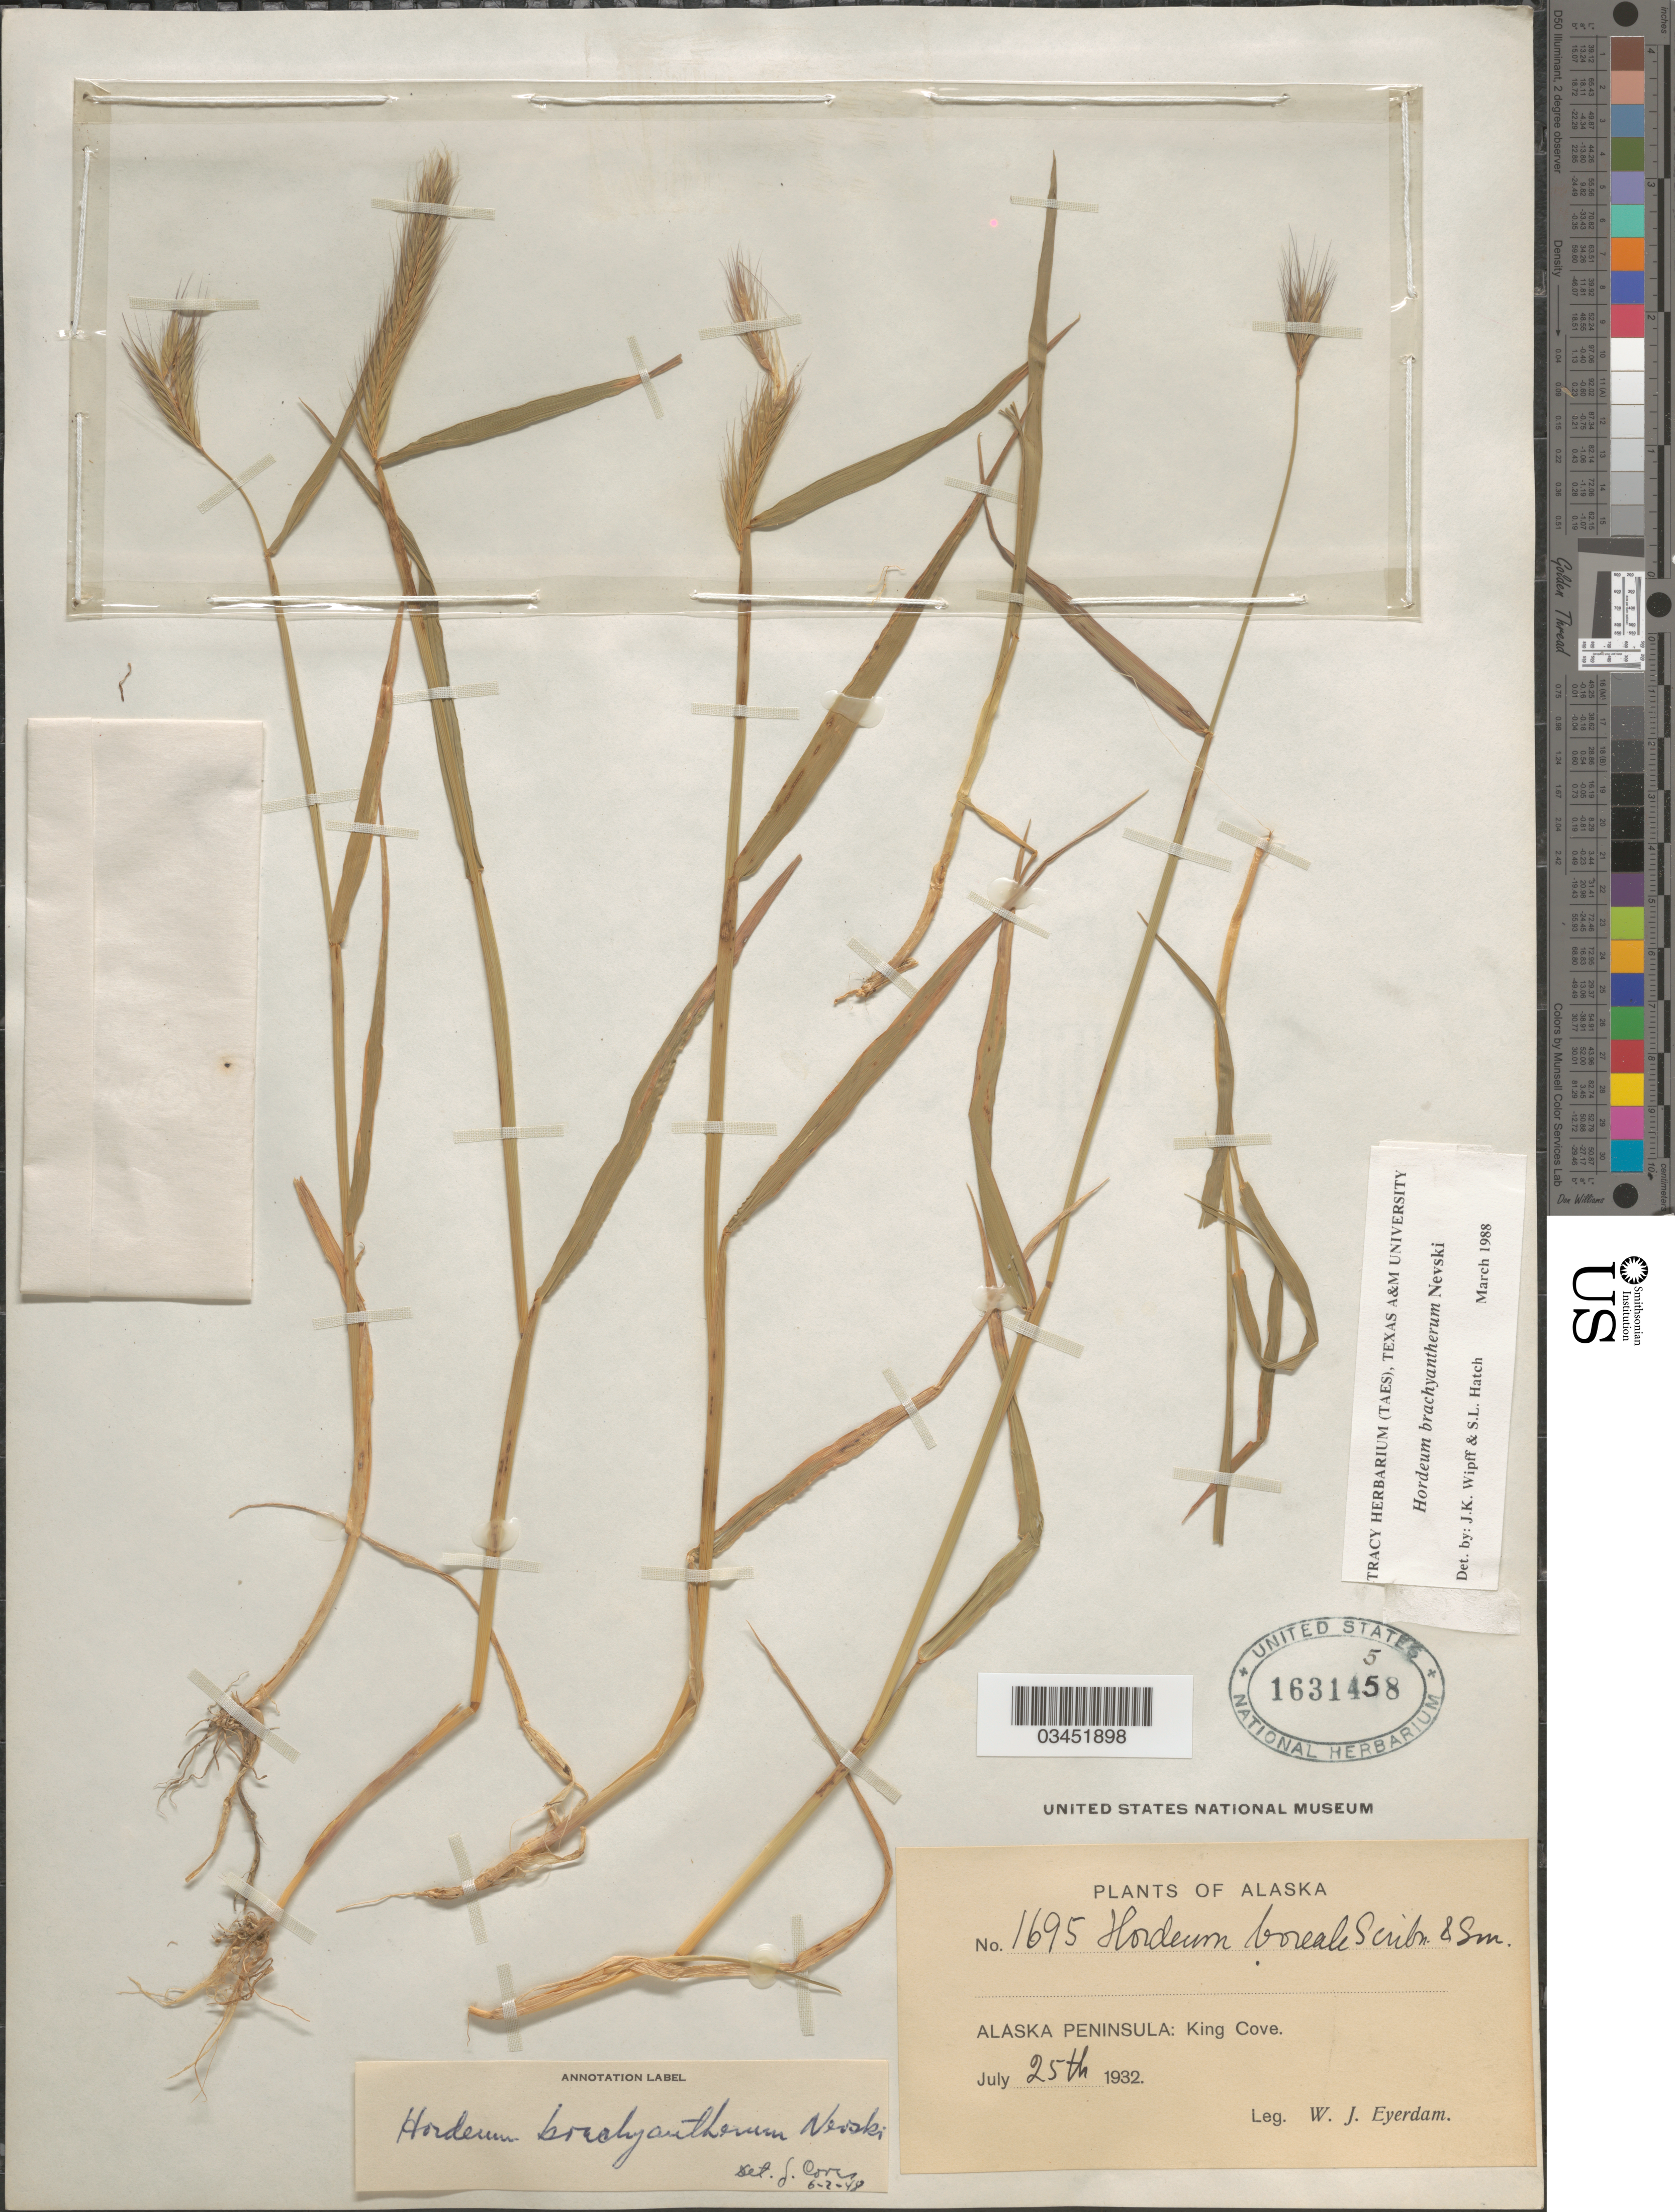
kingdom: Plantae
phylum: Tracheophyta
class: Liliopsida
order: Poales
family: Poaceae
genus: Hordeum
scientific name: Hordeum brachyantherum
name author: Nevski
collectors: W. J. Eyerdam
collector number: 1695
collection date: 1932-07-25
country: United States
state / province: Alaska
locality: Alaska Peninsula: King Cove.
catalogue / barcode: US 1631458